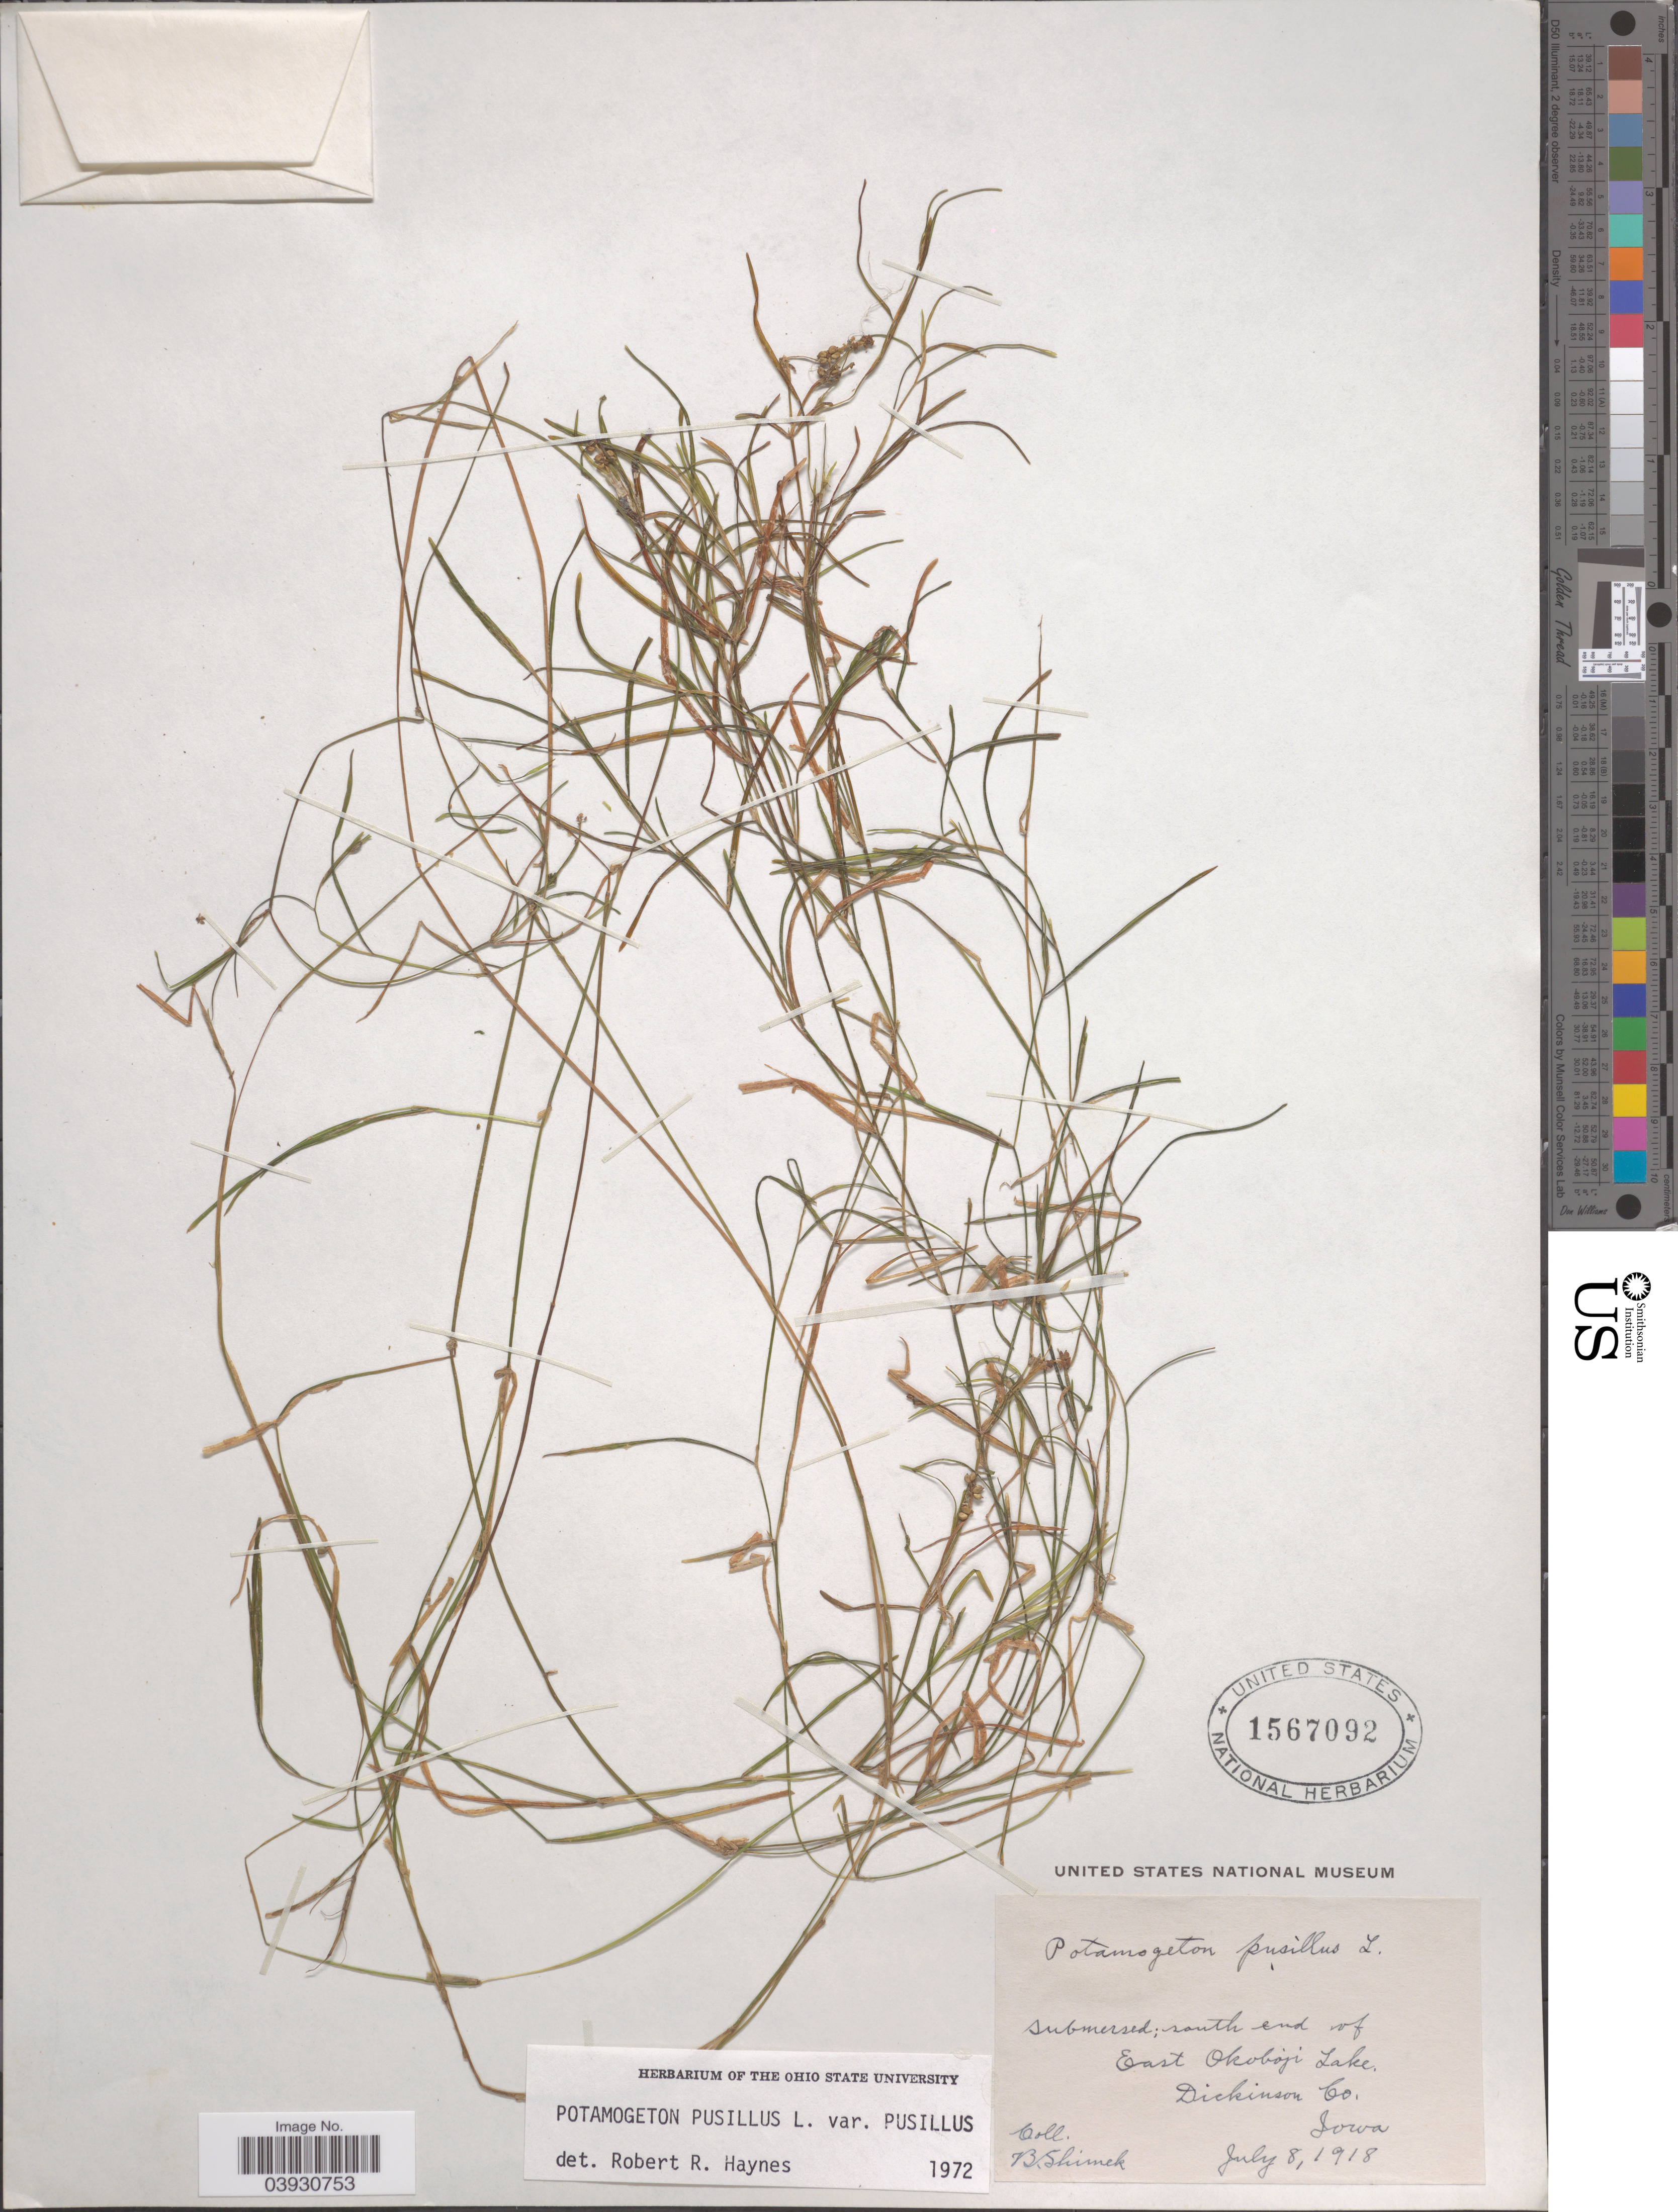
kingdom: Plantae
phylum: Tracheophyta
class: Liliopsida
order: Alismatales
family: Potamogetonaceae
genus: Potamogeton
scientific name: Potamogeton pusillus var. pusillus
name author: L.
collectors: B. Shimek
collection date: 1918-07-08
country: United States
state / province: Iowa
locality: East Okoboji Lake. Dickinson Co.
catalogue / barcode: US 1567092